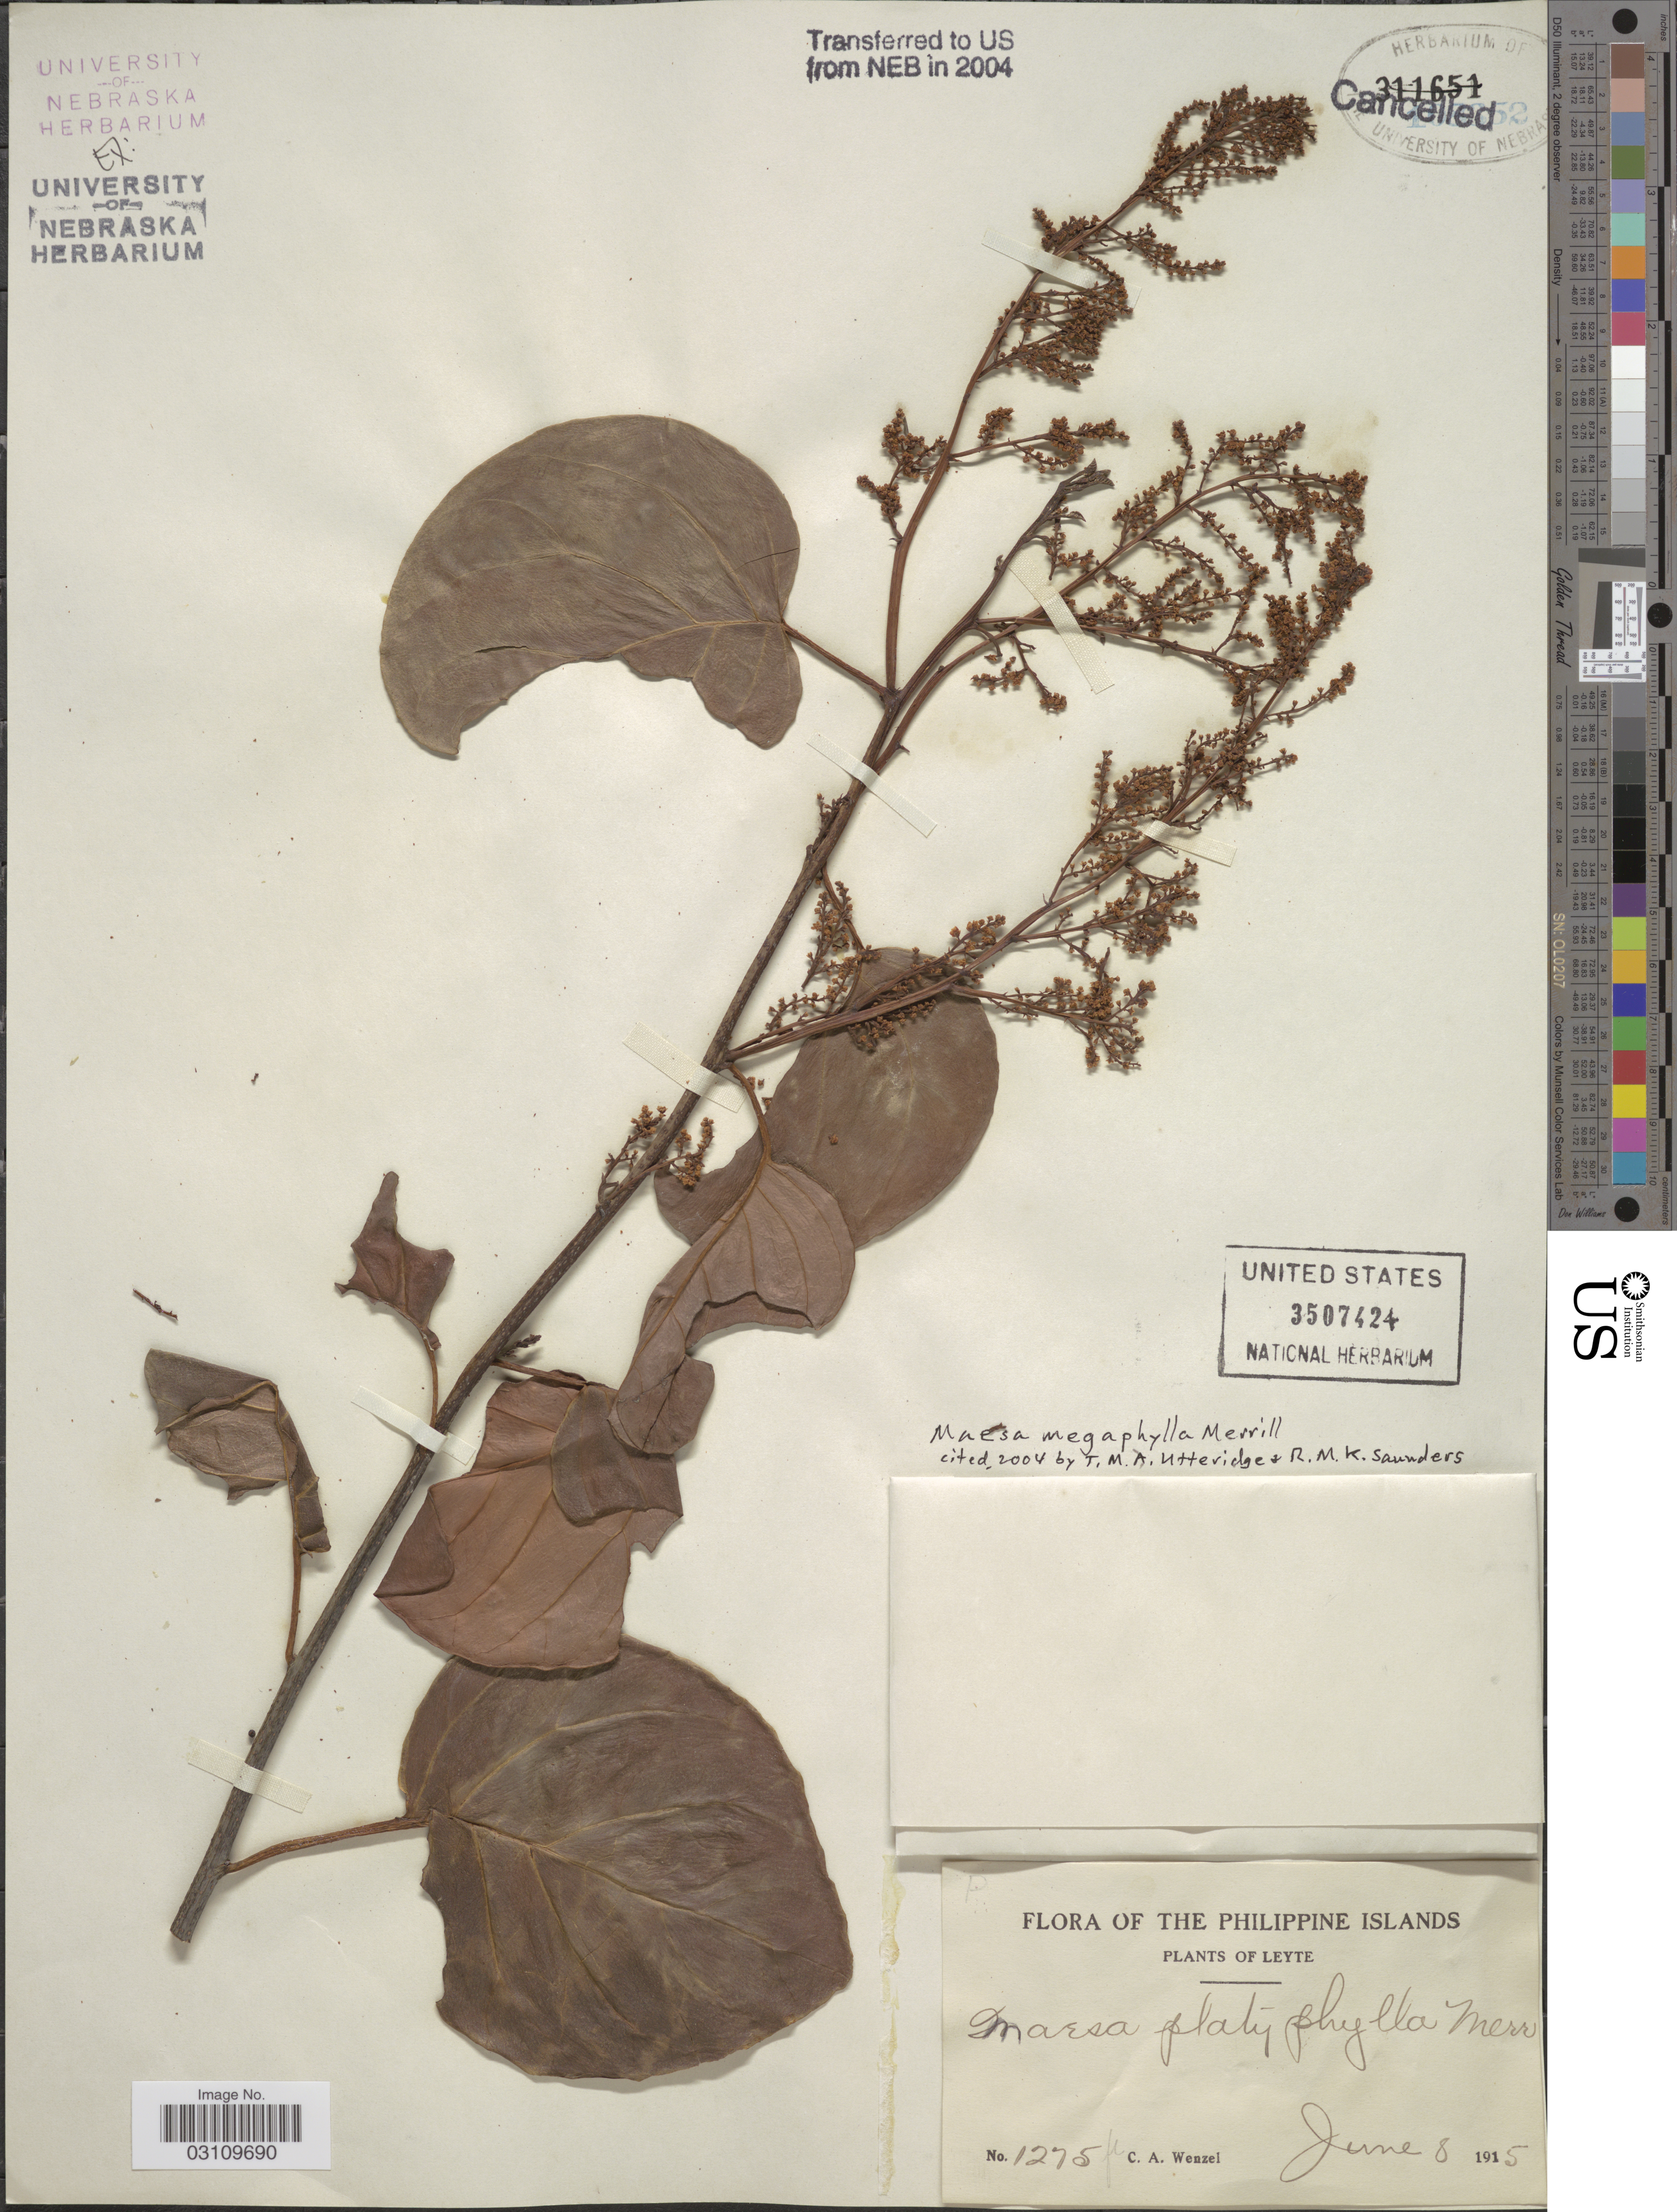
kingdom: Plantae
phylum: Tracheophyta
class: Magnoliopsida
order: Ericales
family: Primulaceae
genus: Maesa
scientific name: Maesa megaphylla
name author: Merr.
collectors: C. Wenzel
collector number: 1275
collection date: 1915-06-08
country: Philippines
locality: Leyte.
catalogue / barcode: US 3507424